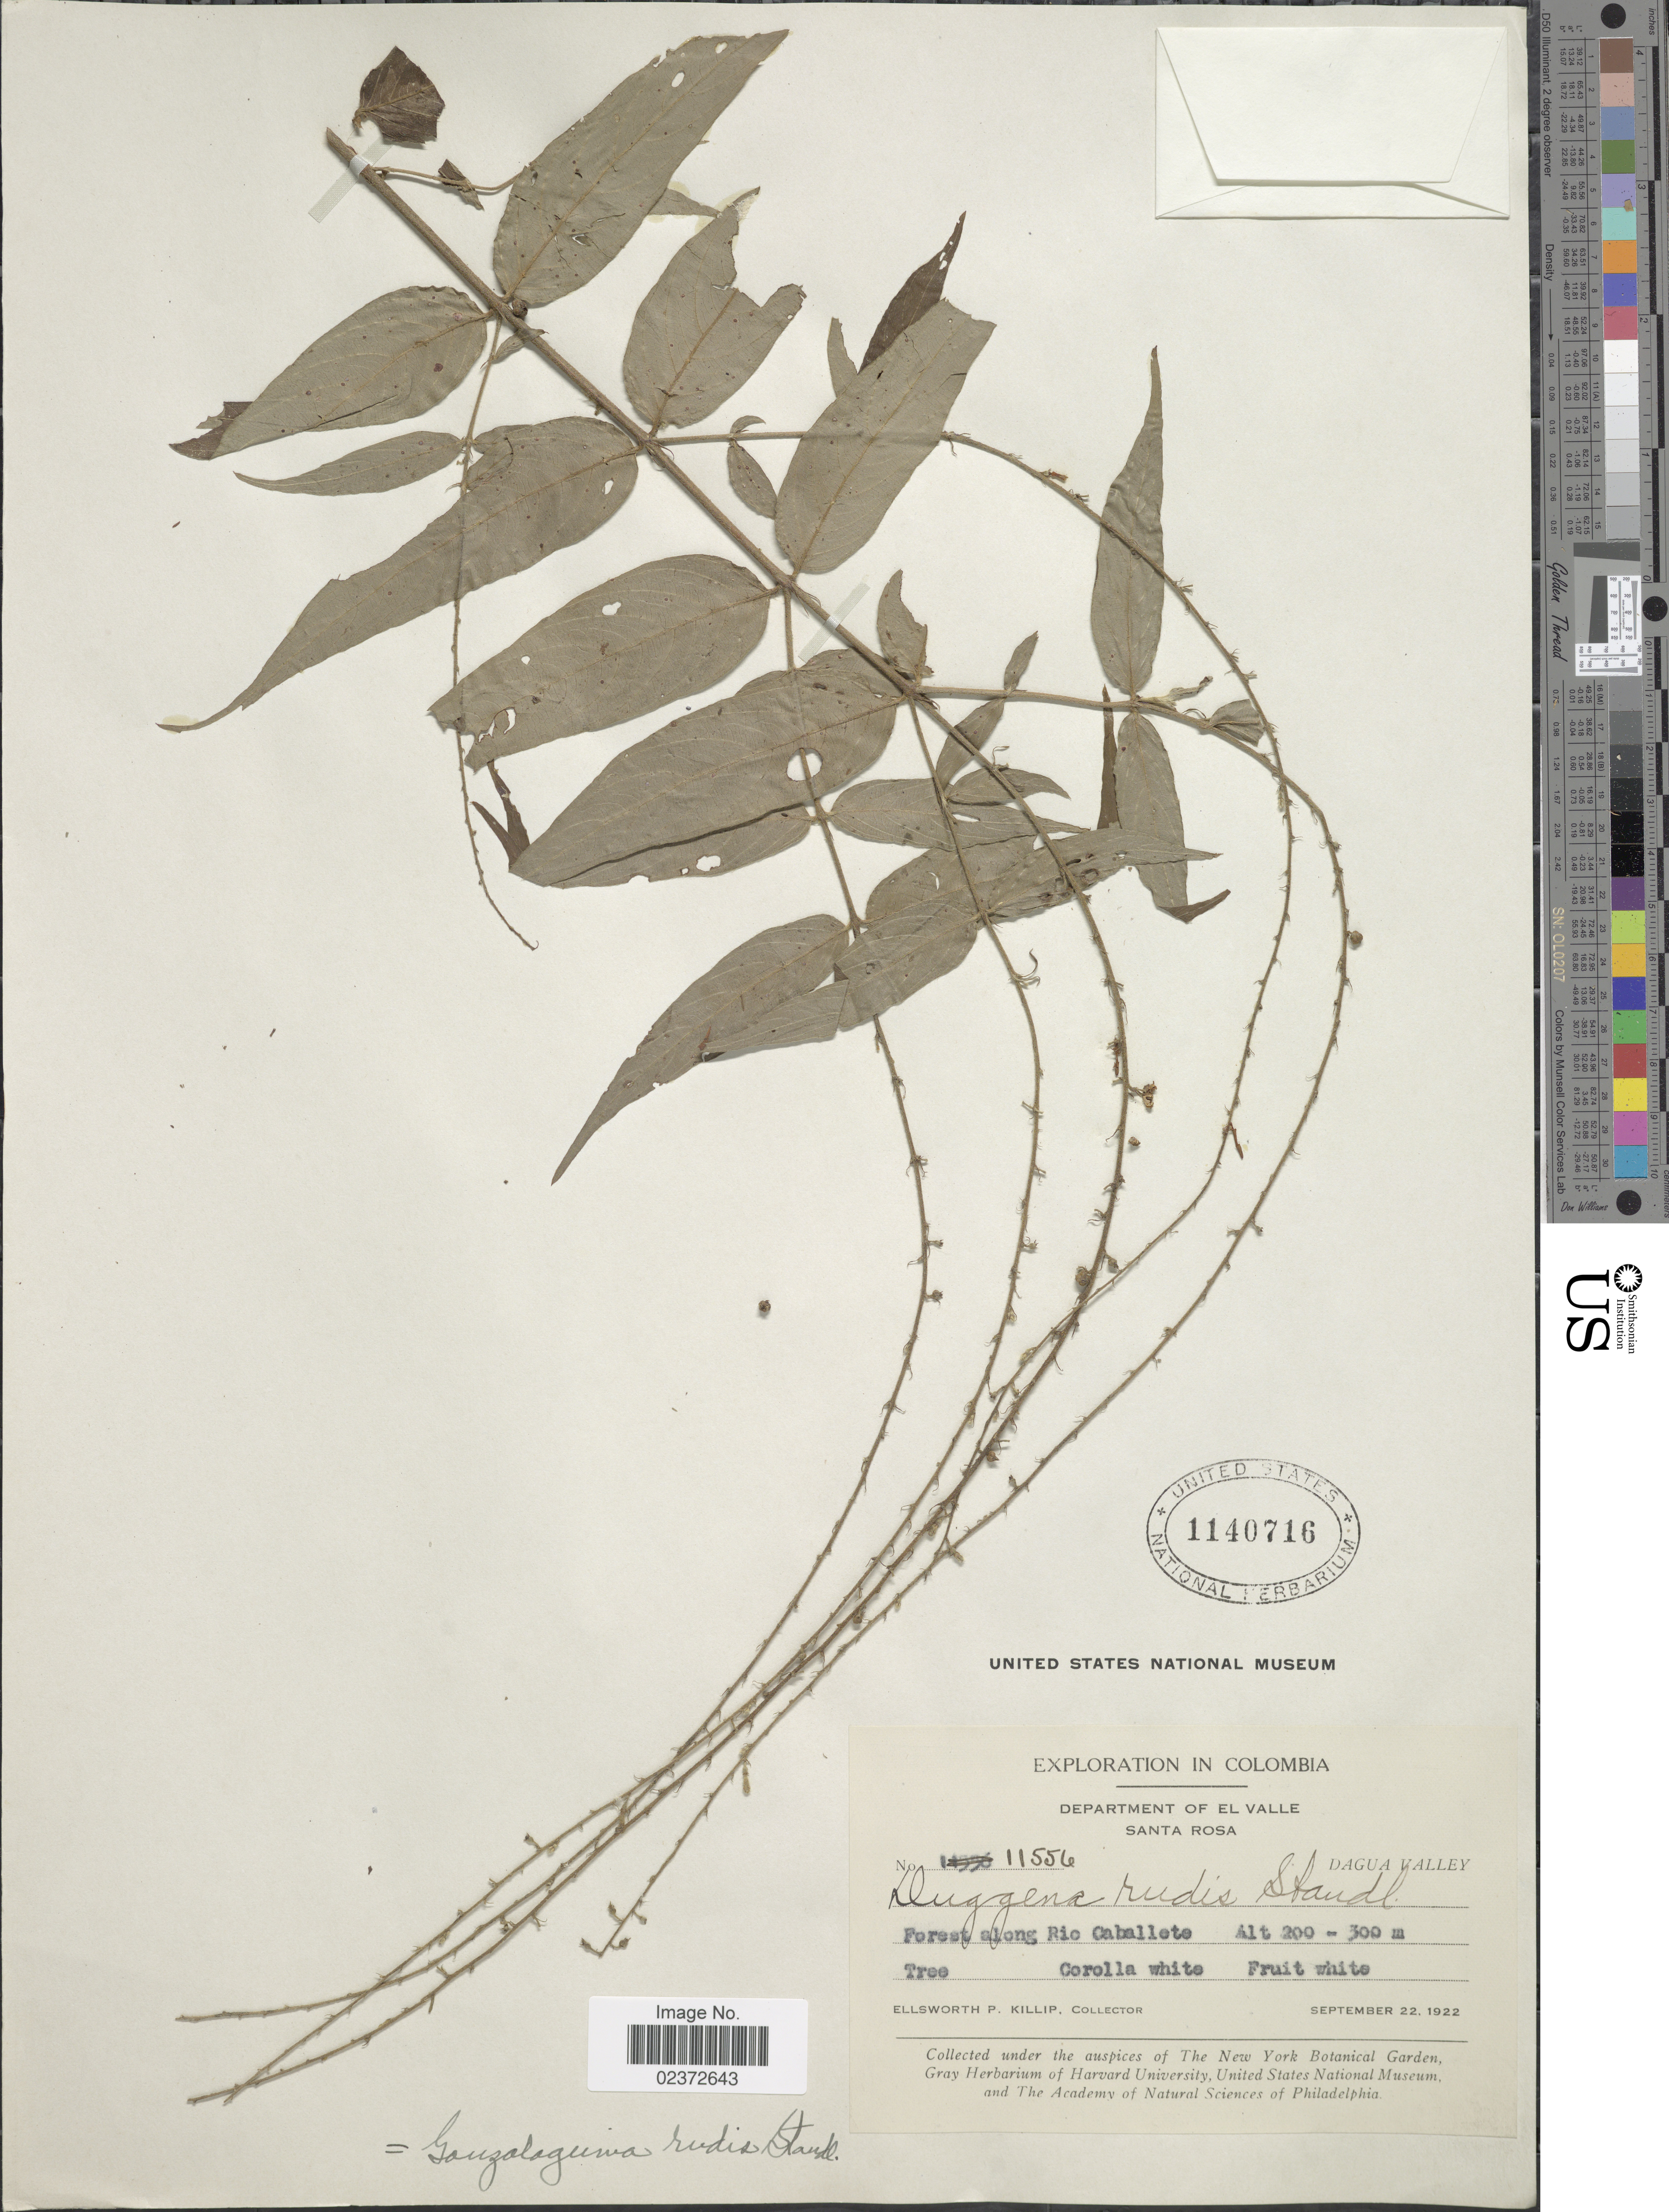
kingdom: Plantae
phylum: Tracheophyta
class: Magnoliopsida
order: Gentianales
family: Rubiaceae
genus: Gonzalagunia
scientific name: Gonzalagunia rudis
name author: (Standl.) Standl.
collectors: E. P. Killip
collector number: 11556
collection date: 1922-09-22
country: Colombia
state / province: Valle del Cauca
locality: Santa Rosa. Dagua Valley. Forest along Rio Caballete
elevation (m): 200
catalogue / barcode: US 1140716